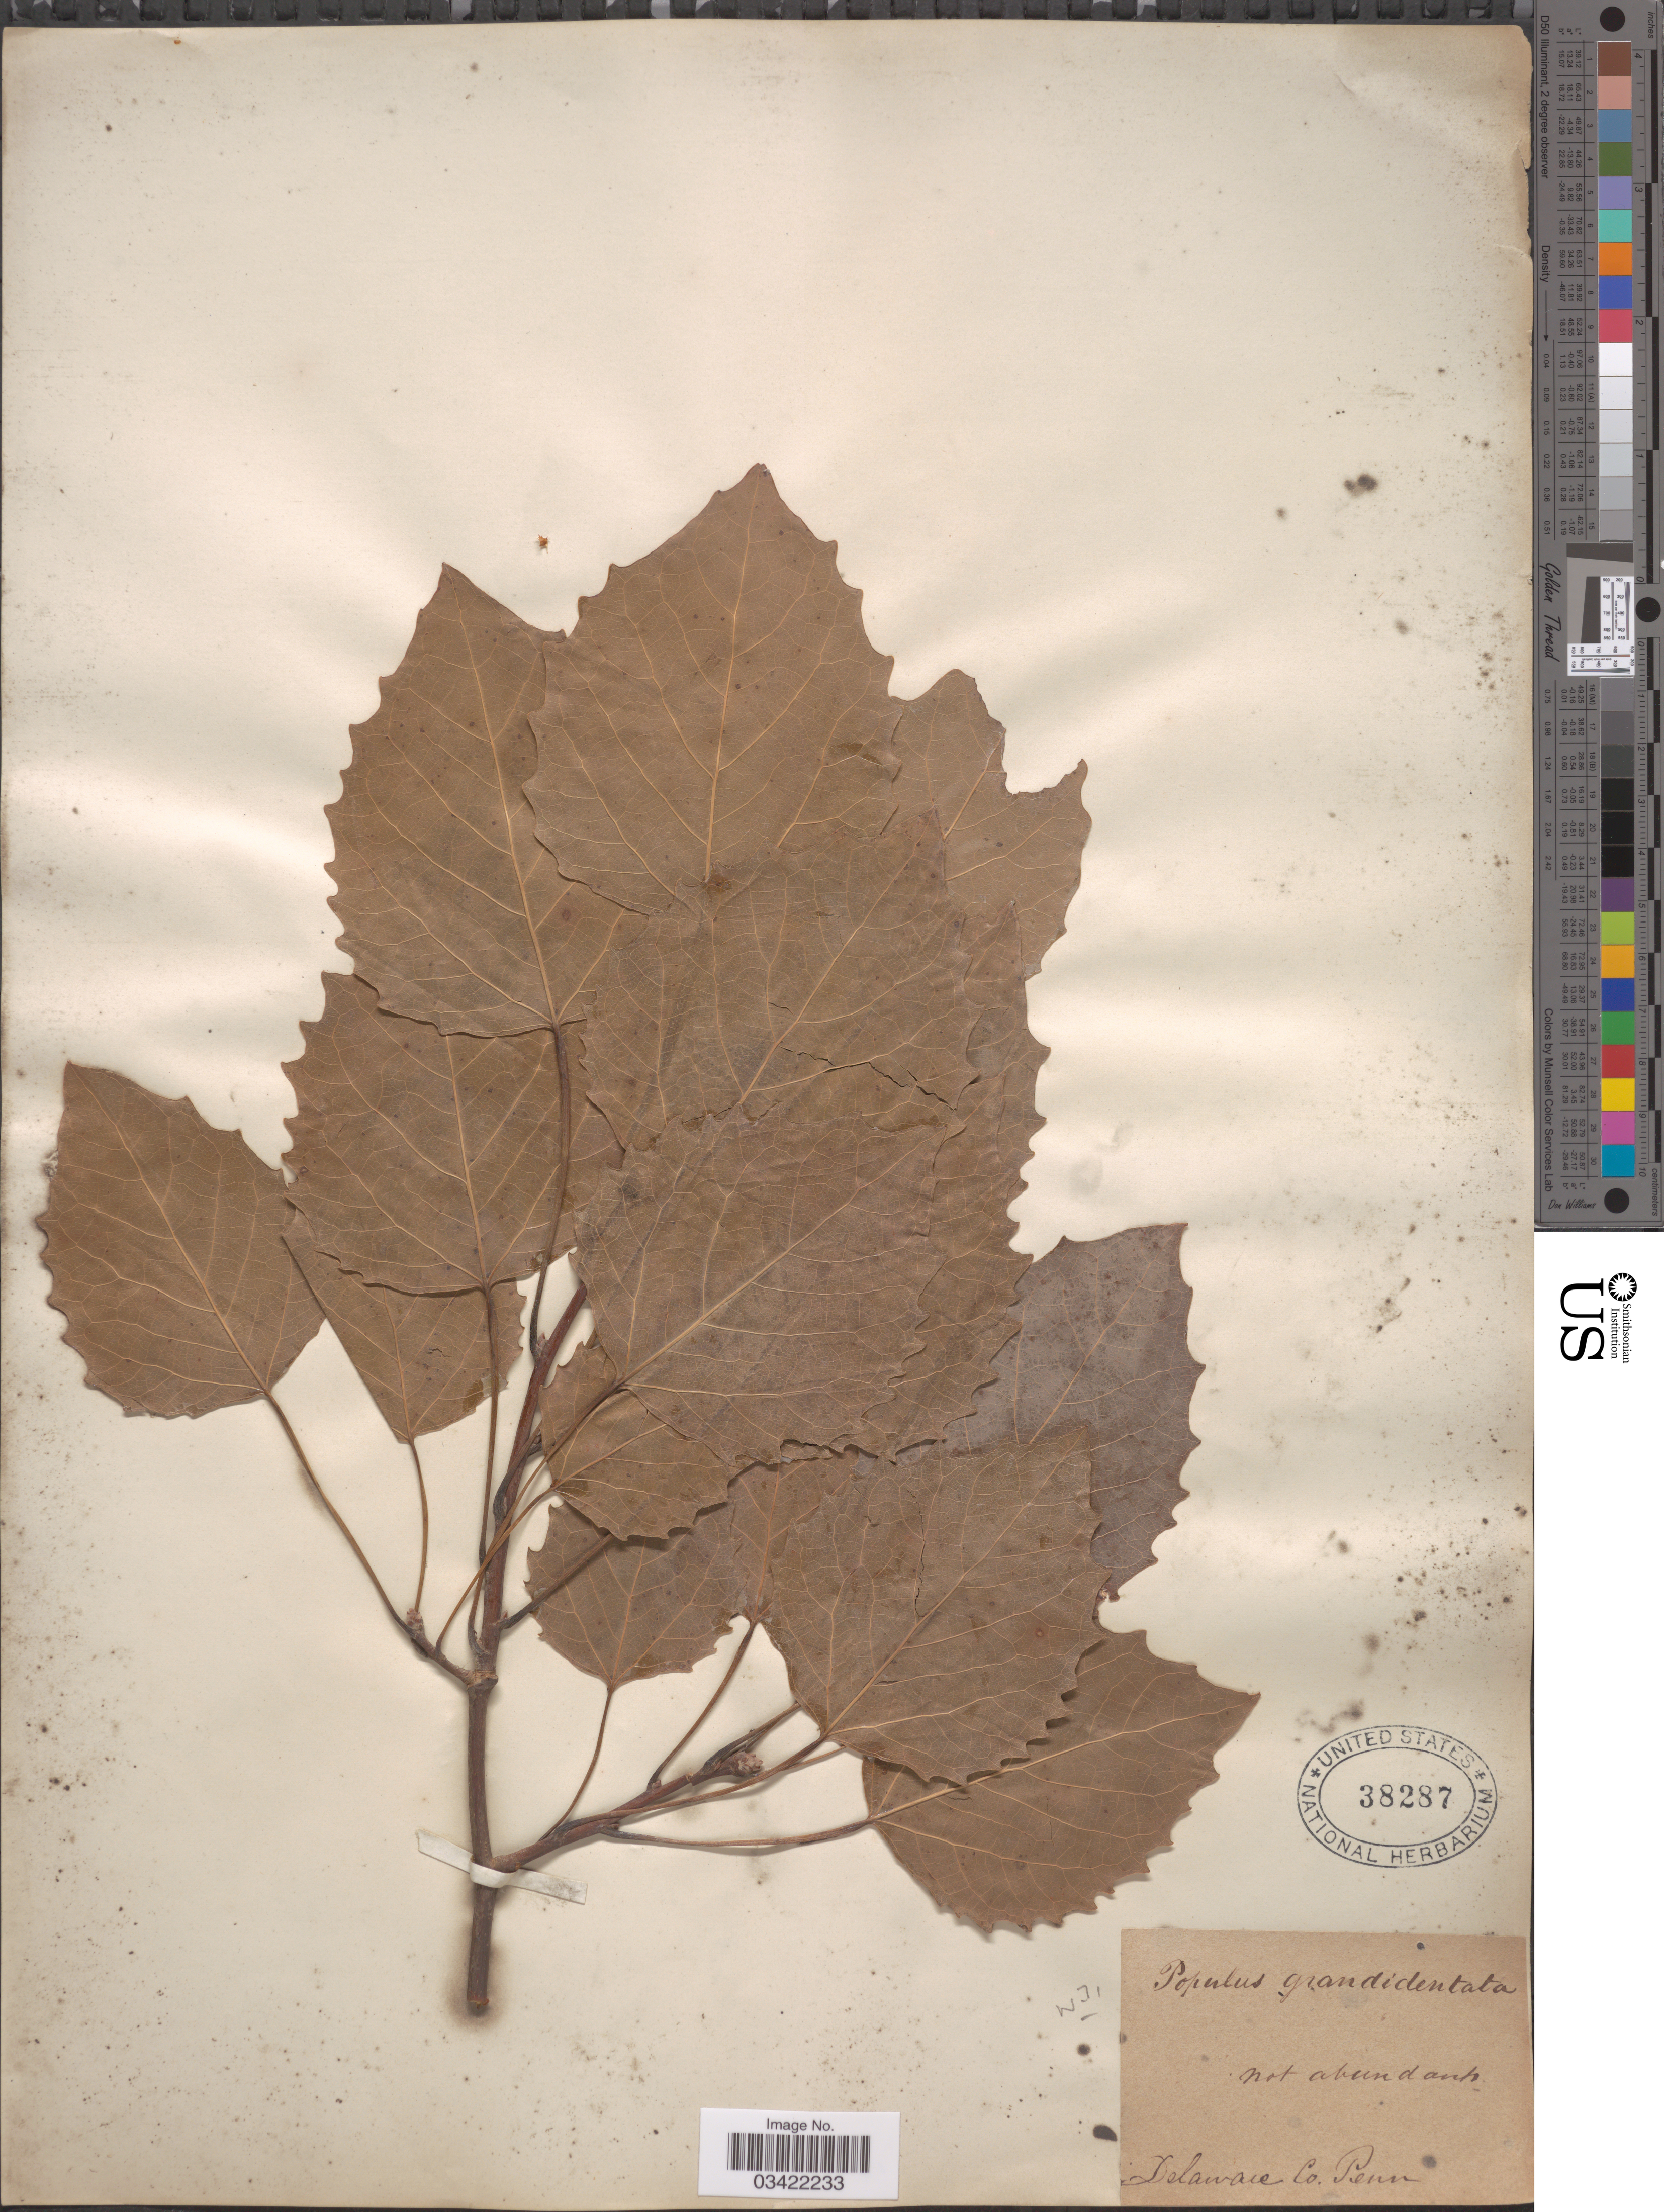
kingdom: Plantae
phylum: Tracheophyta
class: Magnoliopsida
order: Malpighiales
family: Salicaceae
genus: Populus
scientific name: Populus grandidentata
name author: Michx.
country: United States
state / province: Pennsylvania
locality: Delaware Co.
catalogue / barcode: US 38287